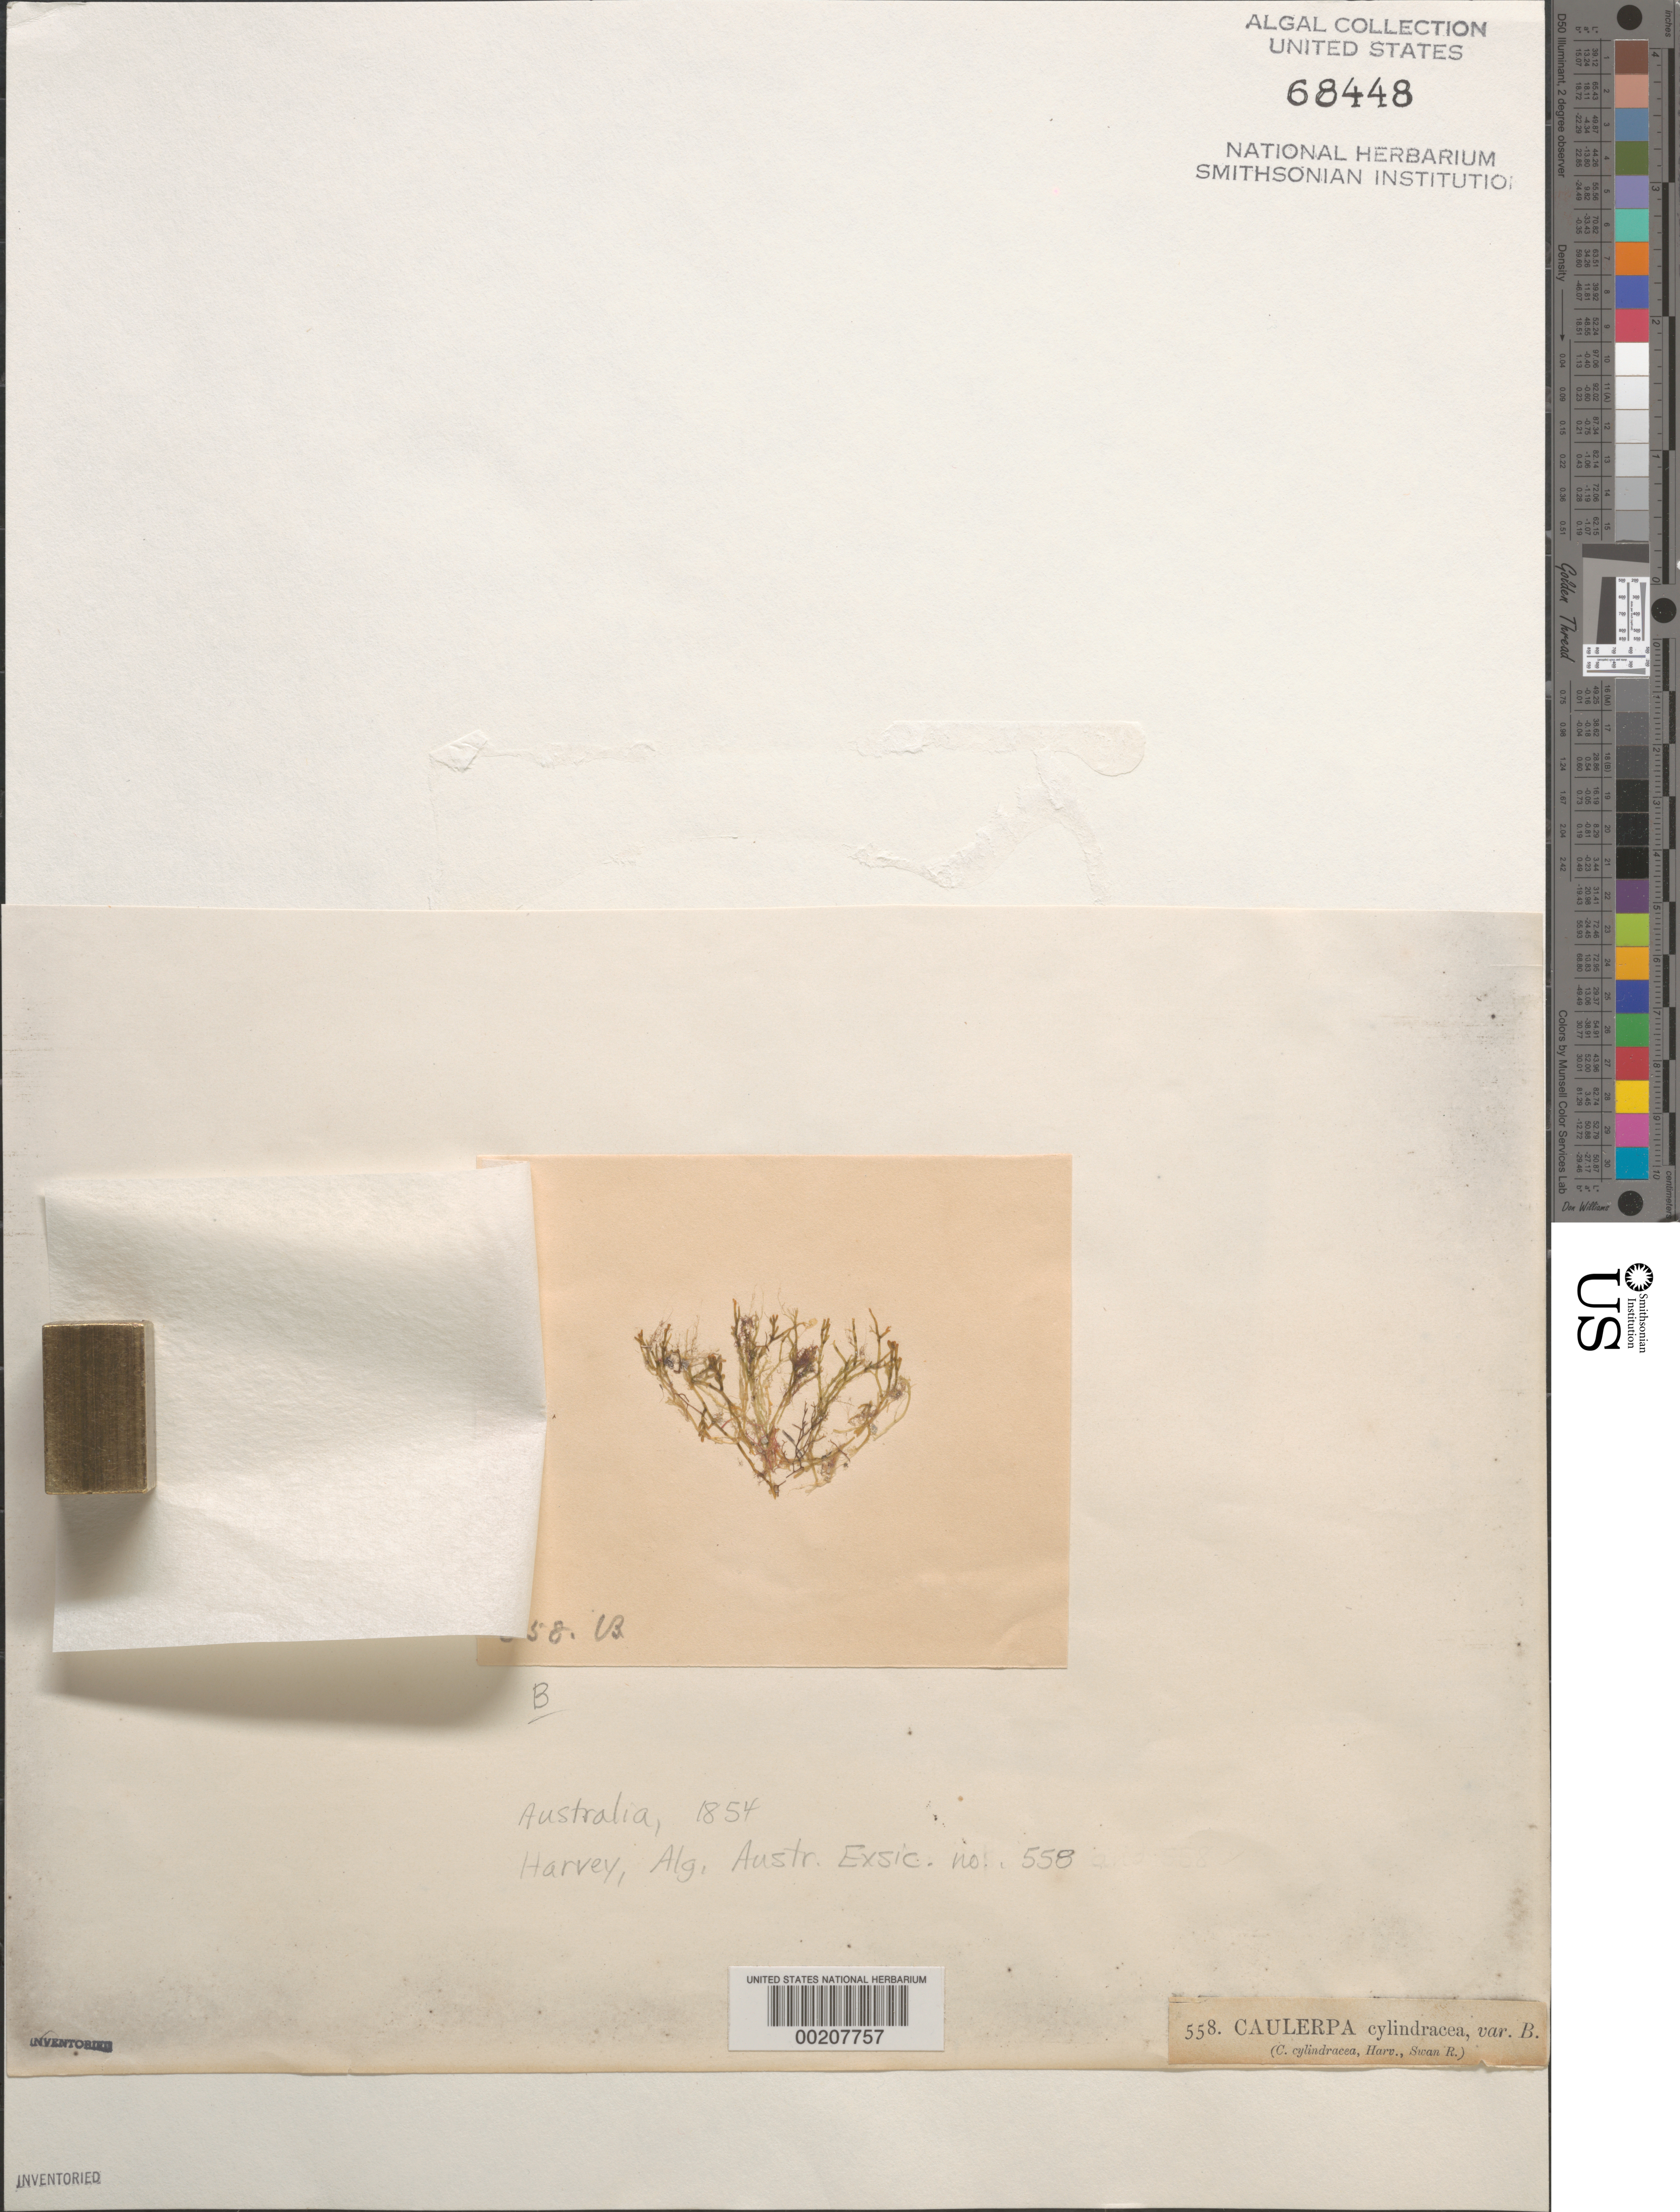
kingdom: Plantae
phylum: Chlorophyta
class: Ulvophyceae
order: Bryopsidales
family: Caulerpaceae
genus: Caulerpa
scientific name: Caulerpa cylindracea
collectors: W. Harvey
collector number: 557 & 558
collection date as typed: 1854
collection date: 1854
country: Australia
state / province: Western Australia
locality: Princess Royal Harbor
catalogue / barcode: US 68448